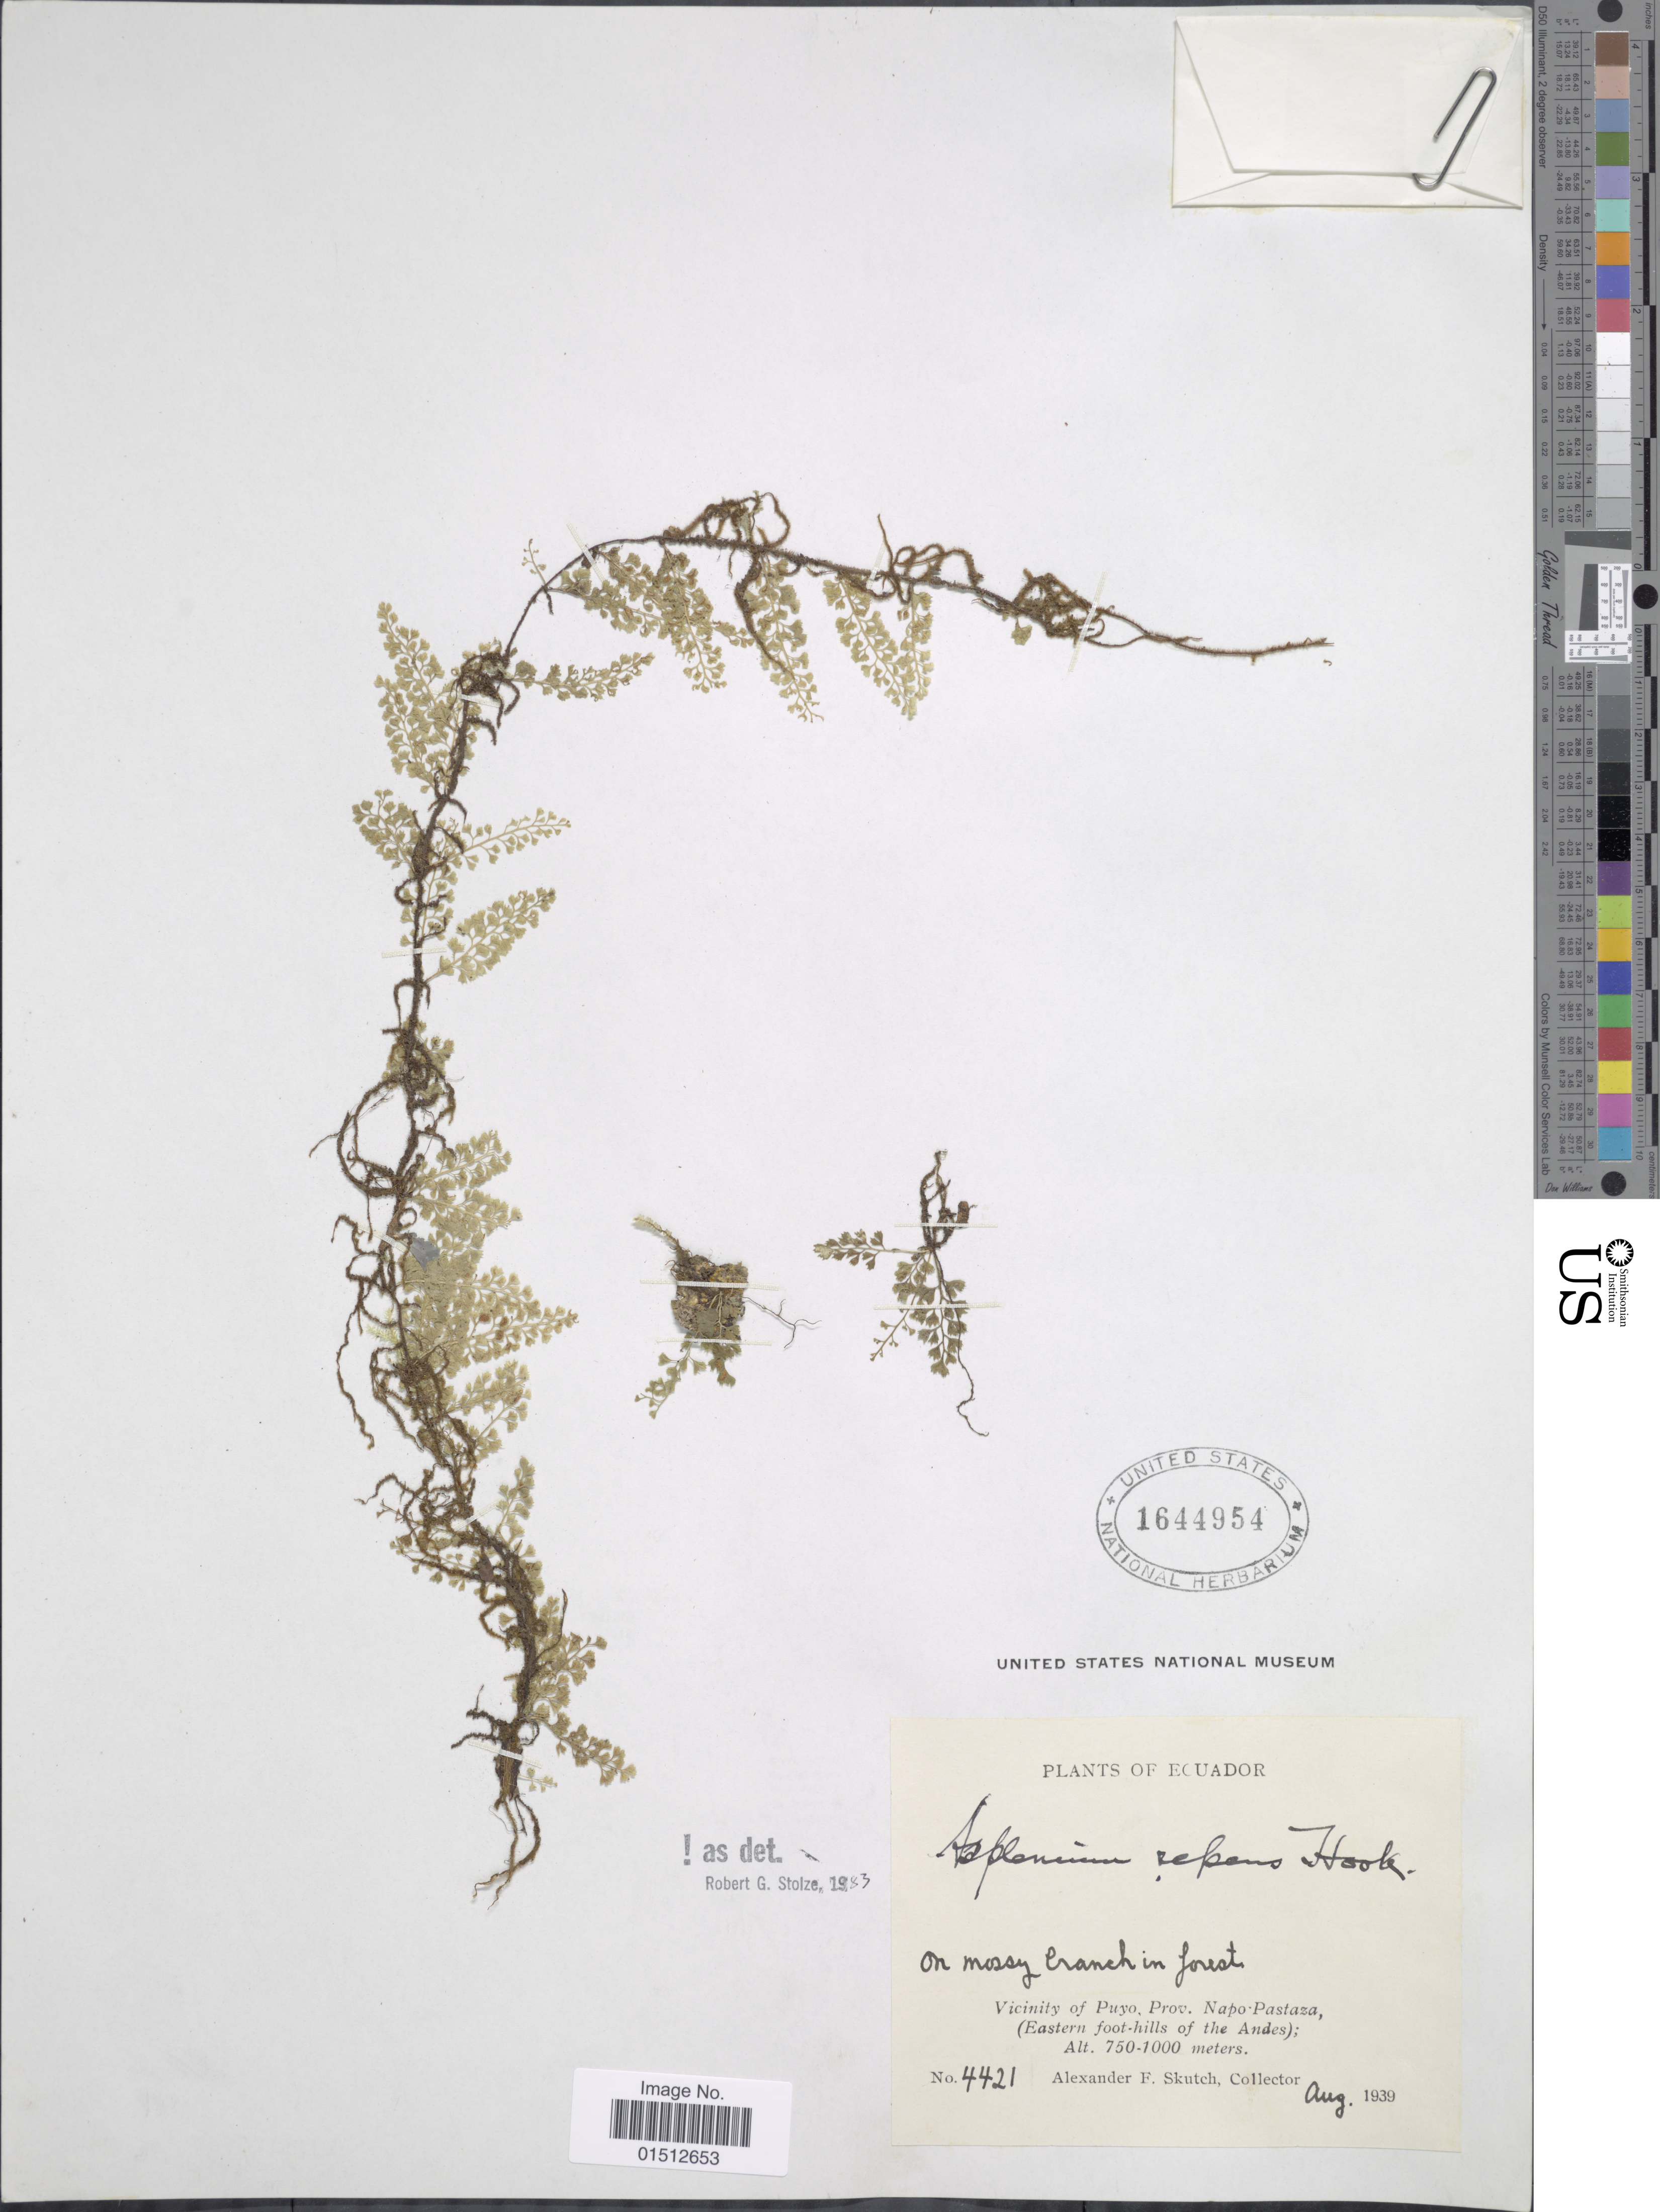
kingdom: Plantae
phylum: Tracheophyta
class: Polypodiopsida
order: Polypodiales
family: Aspleniaceae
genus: Asplenium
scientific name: Asplenium repens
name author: Hook.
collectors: A. F. Skutch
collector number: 4421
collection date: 1939-08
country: Ecuador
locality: Ecuador, Vicinity of Puyo, Prov. Napo-Pastaza, (Eastern foot-hills of the Andes).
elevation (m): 750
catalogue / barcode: US 1644954